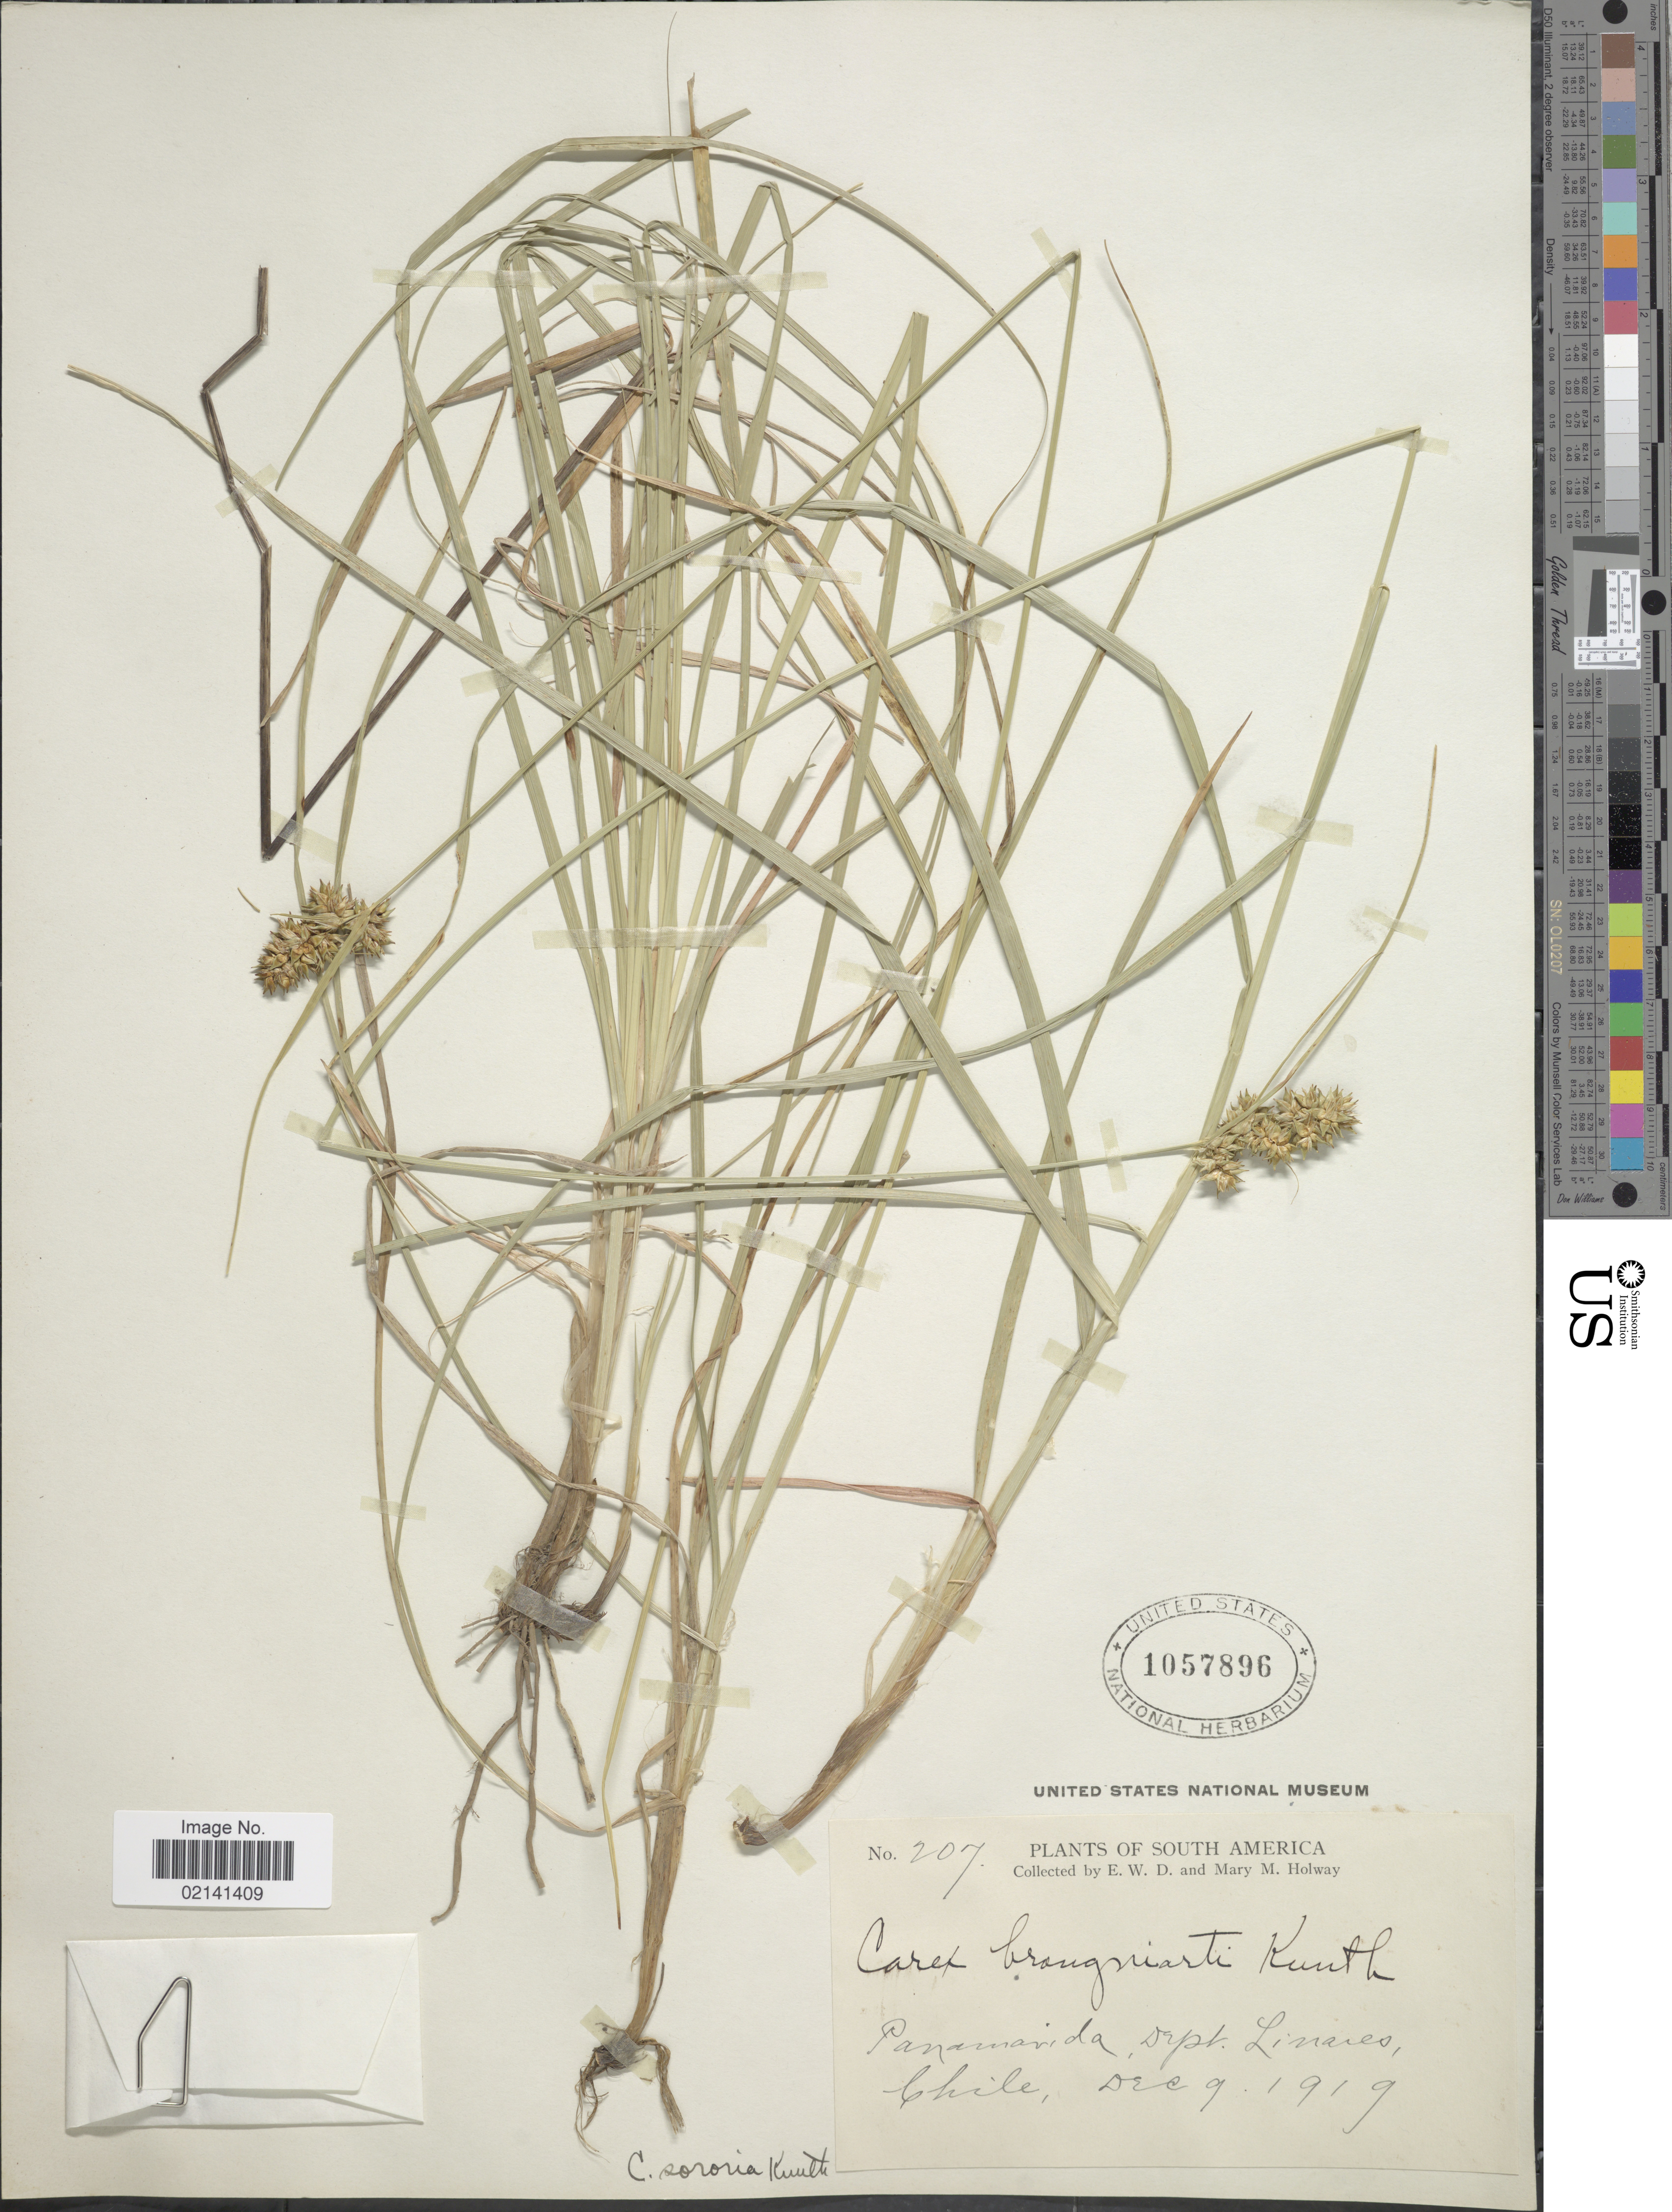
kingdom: Plantae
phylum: Tracheophyta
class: Liliopsida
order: Poales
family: Cyperaceae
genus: Carex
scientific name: Carex bracteosa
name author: (Rchb.) Kunze ex Kunth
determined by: Jimnéz-Mejias, Pedro, (UPOS), Universidad Pablo de Olavide (SPAIN)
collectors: E. W. D. Holway & M. M. Holway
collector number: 207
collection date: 1919-12-09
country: Chile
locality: South America, Panamarida, Dept. Linares.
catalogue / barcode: US 1057896